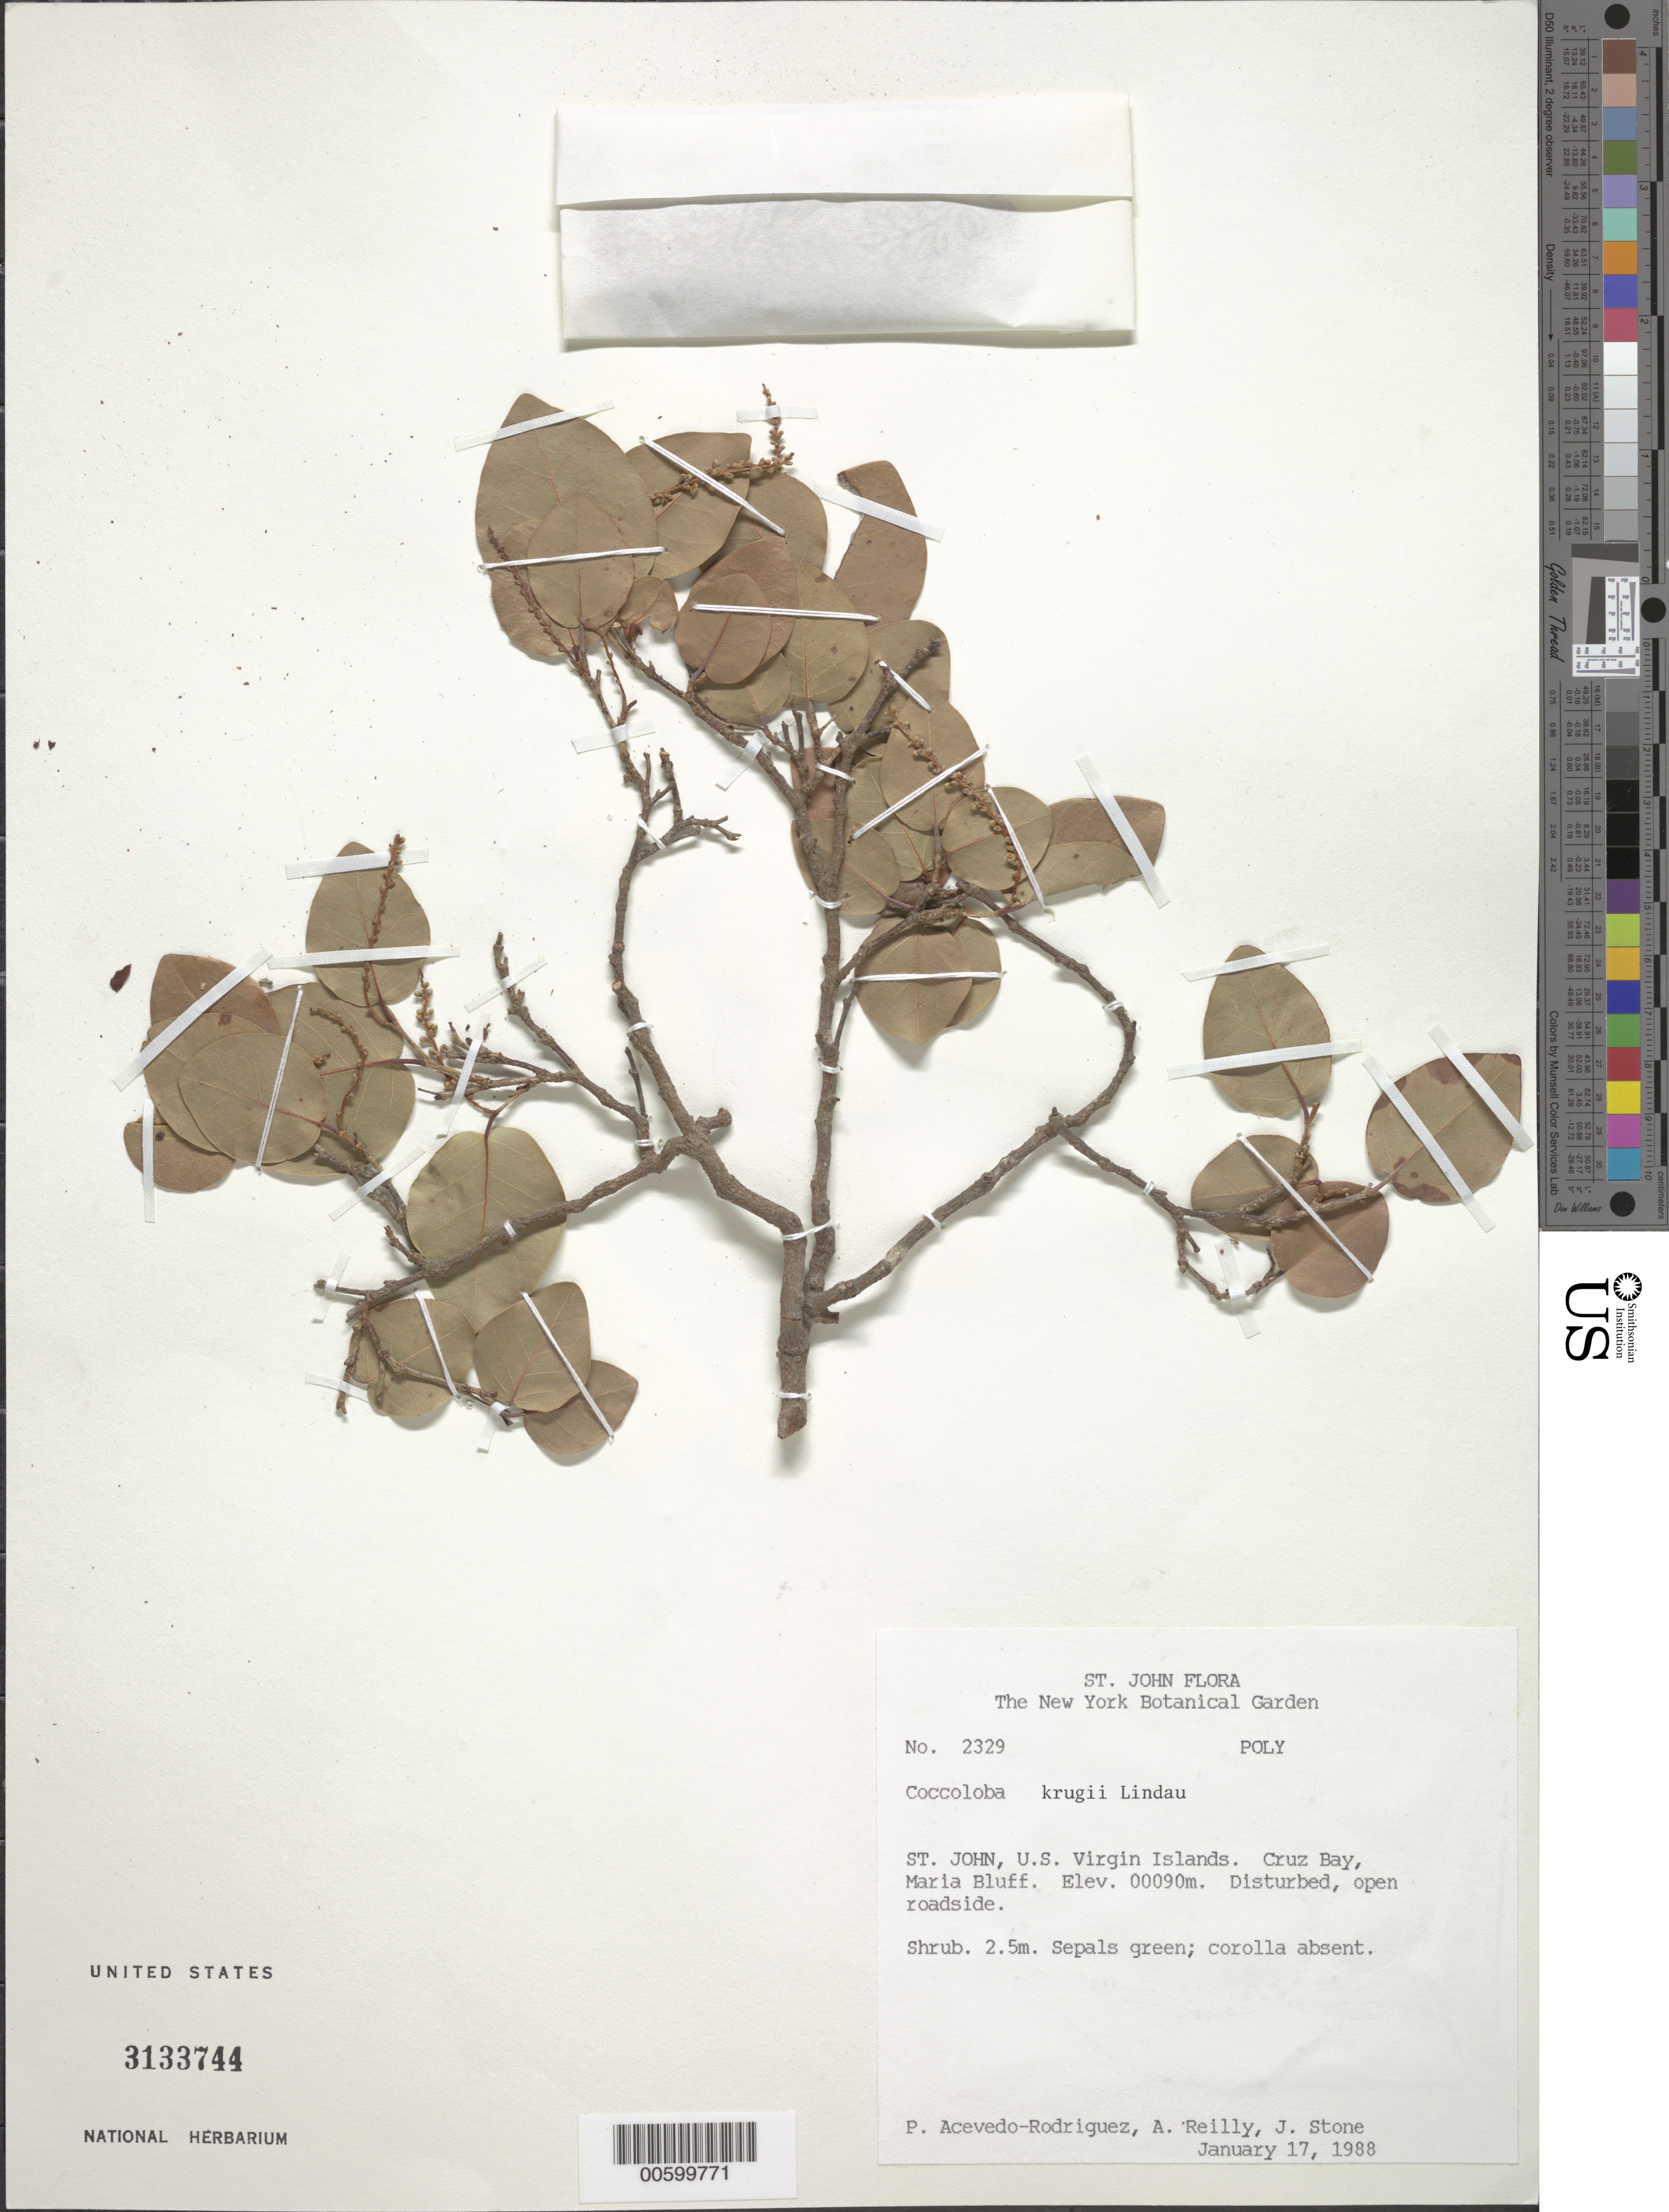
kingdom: Plantae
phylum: Tracheophyta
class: Magnoliopsida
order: Caryophyllales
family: Polygonaceae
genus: Coccoloba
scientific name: Coccoloba krugii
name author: Lindau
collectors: P. Acevedo-Rodr., A. Reilly & J. Stone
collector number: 2329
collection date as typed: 17 Jan 1988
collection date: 1988-01-17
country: U.S. Virgin Islands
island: St. John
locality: Cruz Bay Quarter; Maria Bluff.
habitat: Disturbed, open roadside.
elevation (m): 90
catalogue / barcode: US 3133744